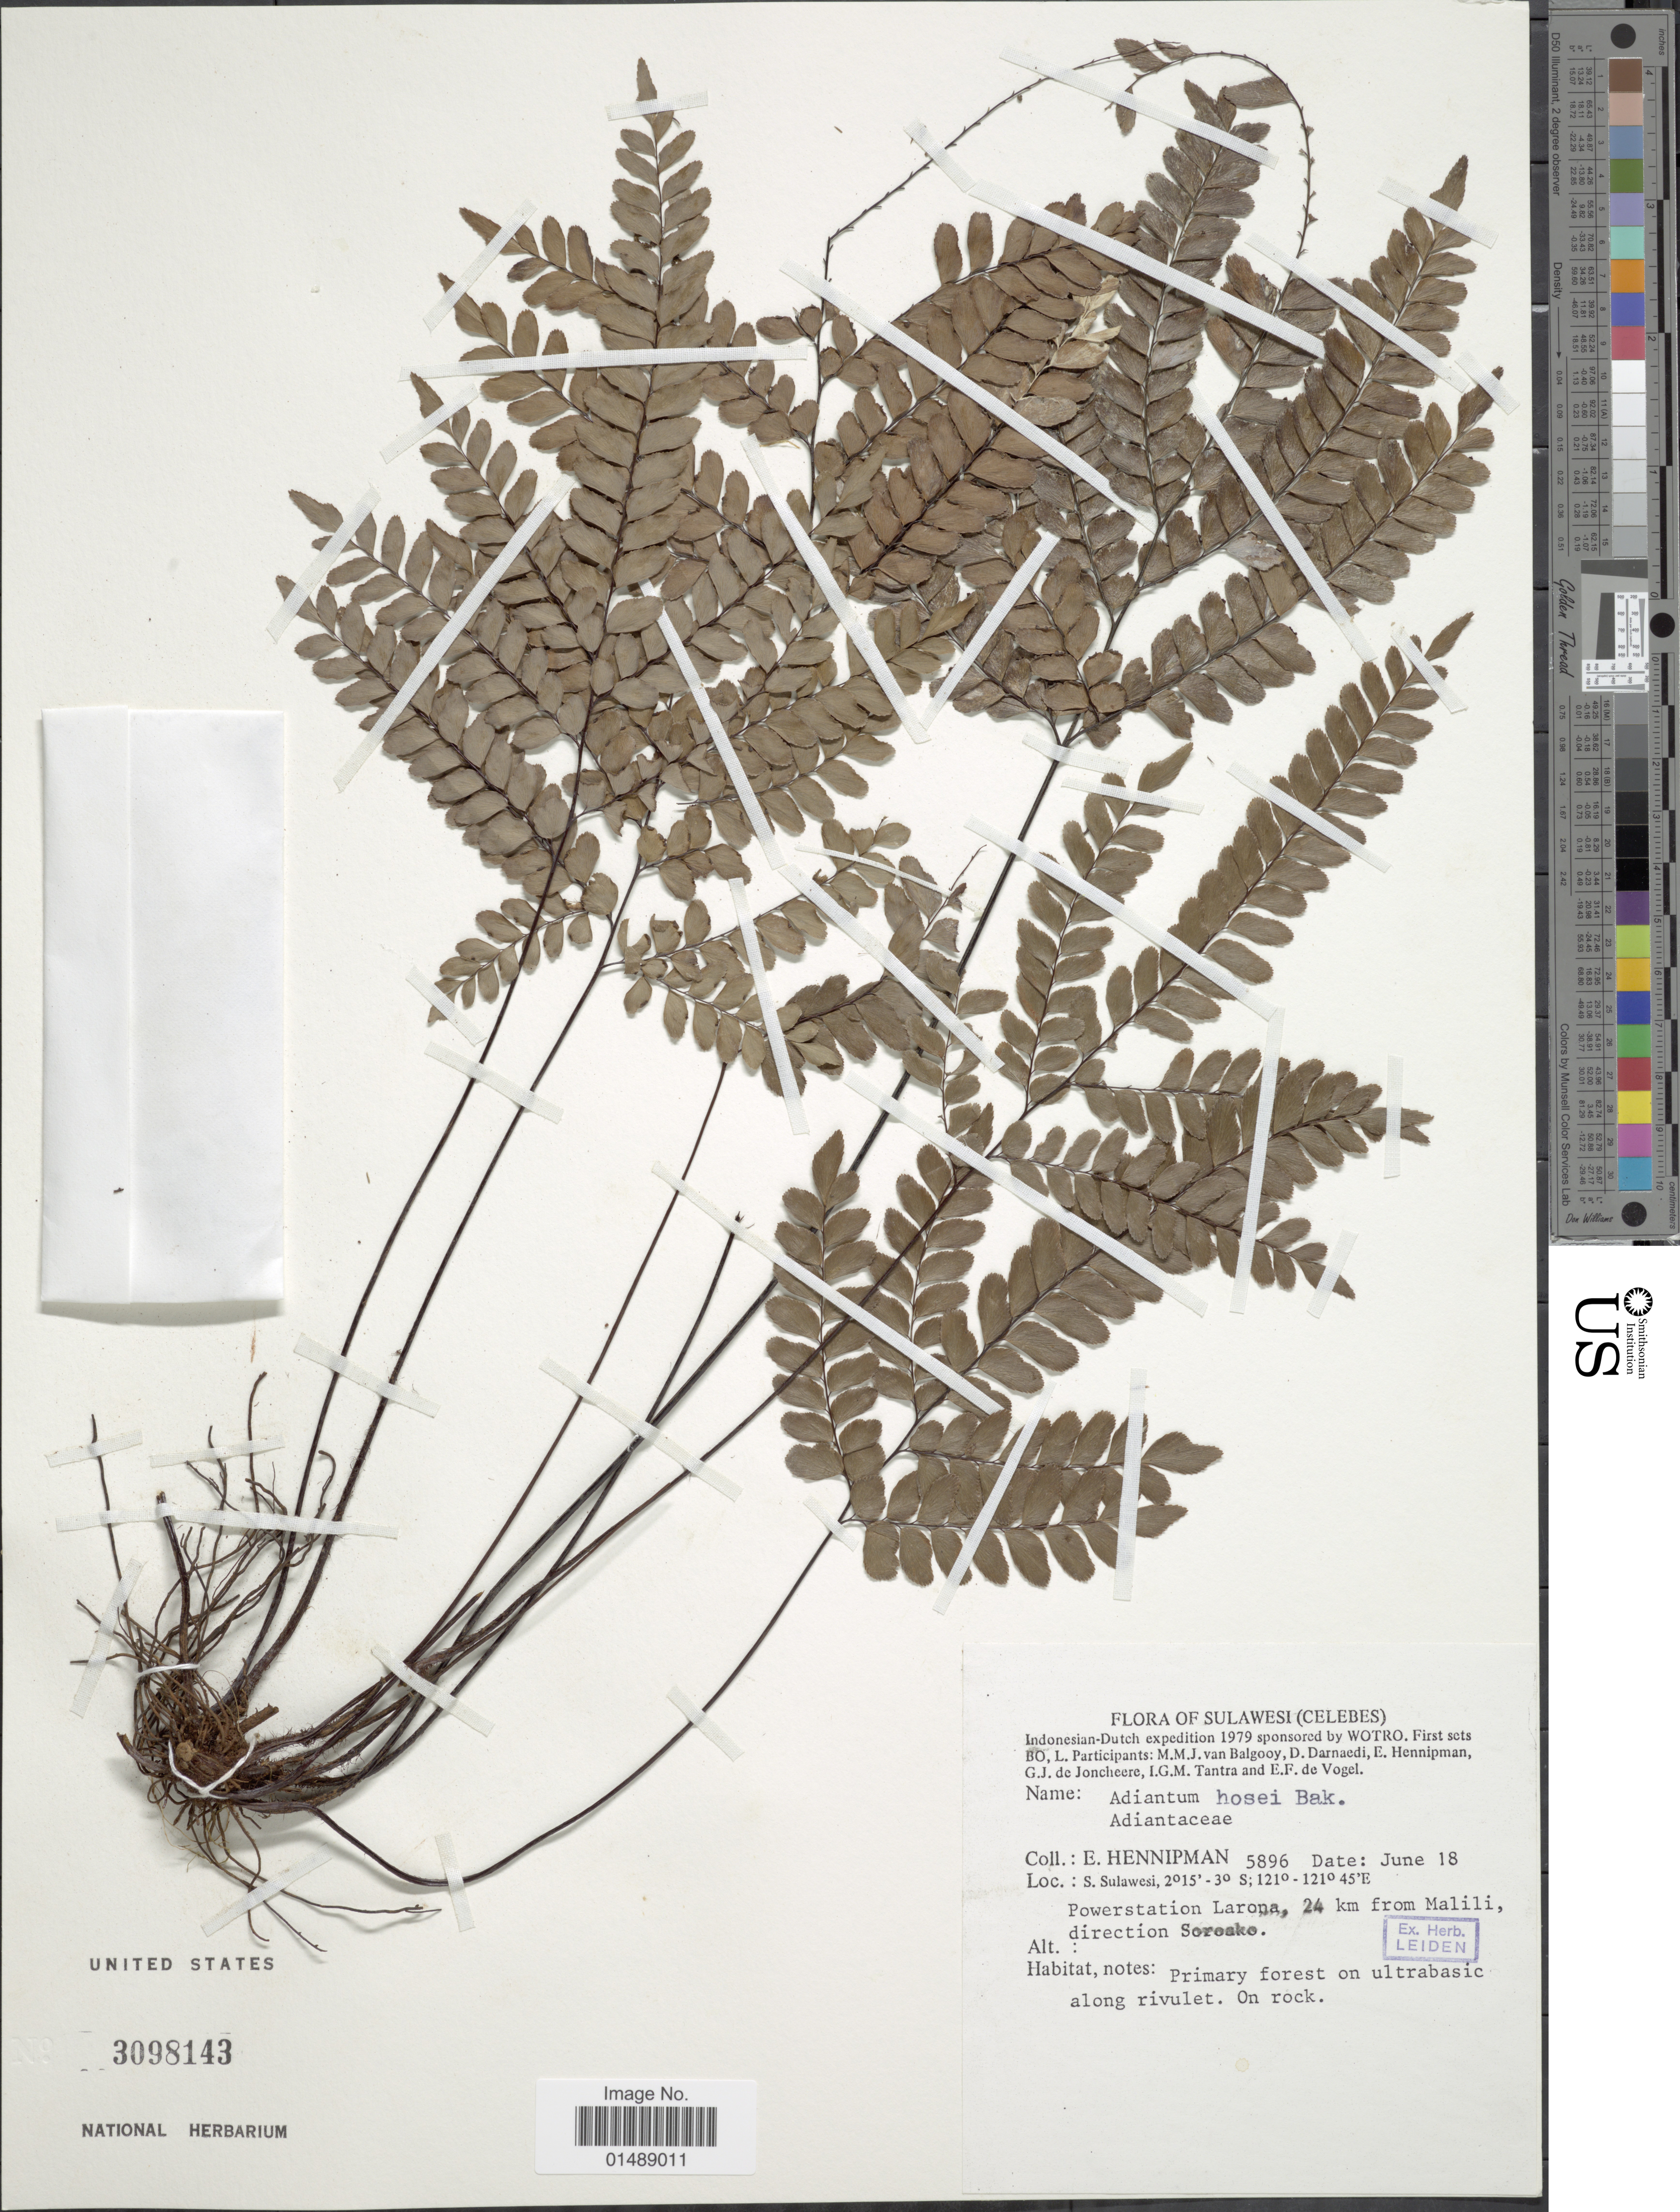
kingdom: Plantae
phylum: Tracheophyta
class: Polypodiopsida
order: Polypodiales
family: Pteridaceae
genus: Adiantum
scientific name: Adiantum hosei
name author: Baker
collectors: E. Hennipman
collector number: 5896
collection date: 1979-06-18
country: Indonesia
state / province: Sulawesi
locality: S.Sulawesi, Powerstation Larona, 24 km from Malili direction Soroako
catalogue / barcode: US 3098143